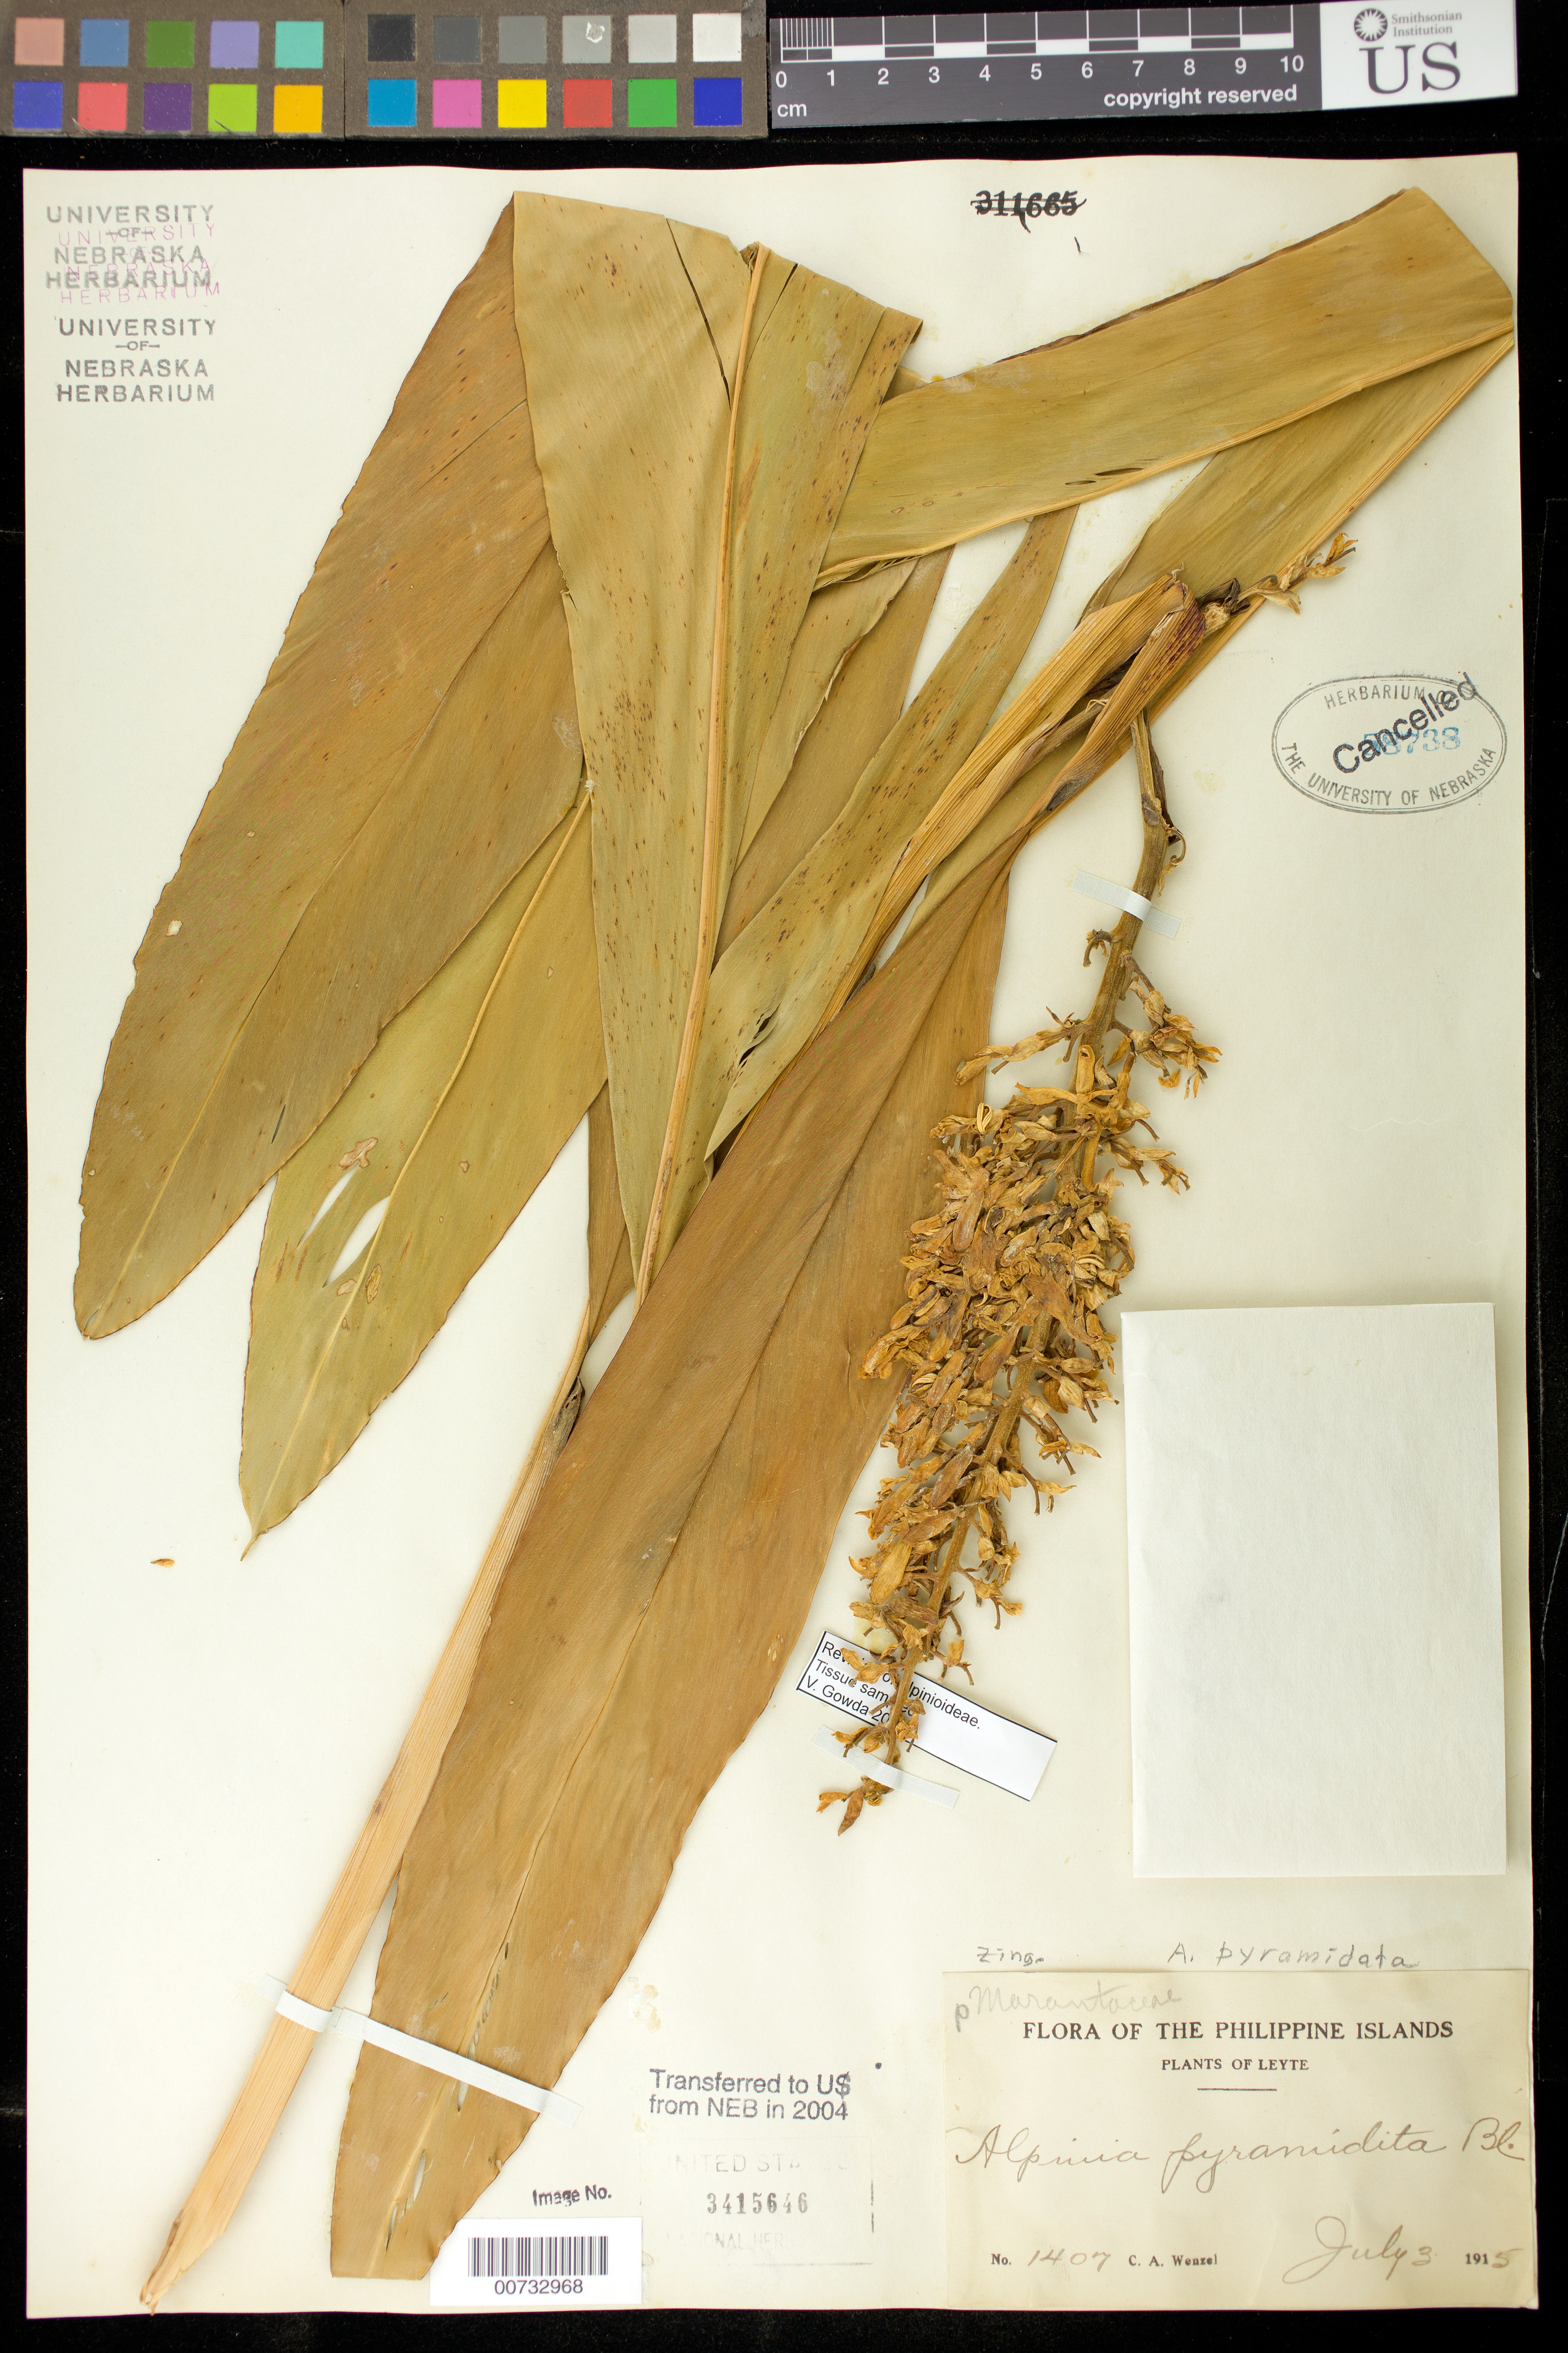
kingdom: Plantae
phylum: Tracheophyta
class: Liliopsida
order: Zingiberales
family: Zingiberaceae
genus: Alpinia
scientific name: Alpinia galanga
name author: (L.) Willd.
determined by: Docot, Rudolph Valentino A.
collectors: C. Wenzel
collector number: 1407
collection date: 1915-07-03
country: Philippines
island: Leyte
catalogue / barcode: US 3415646